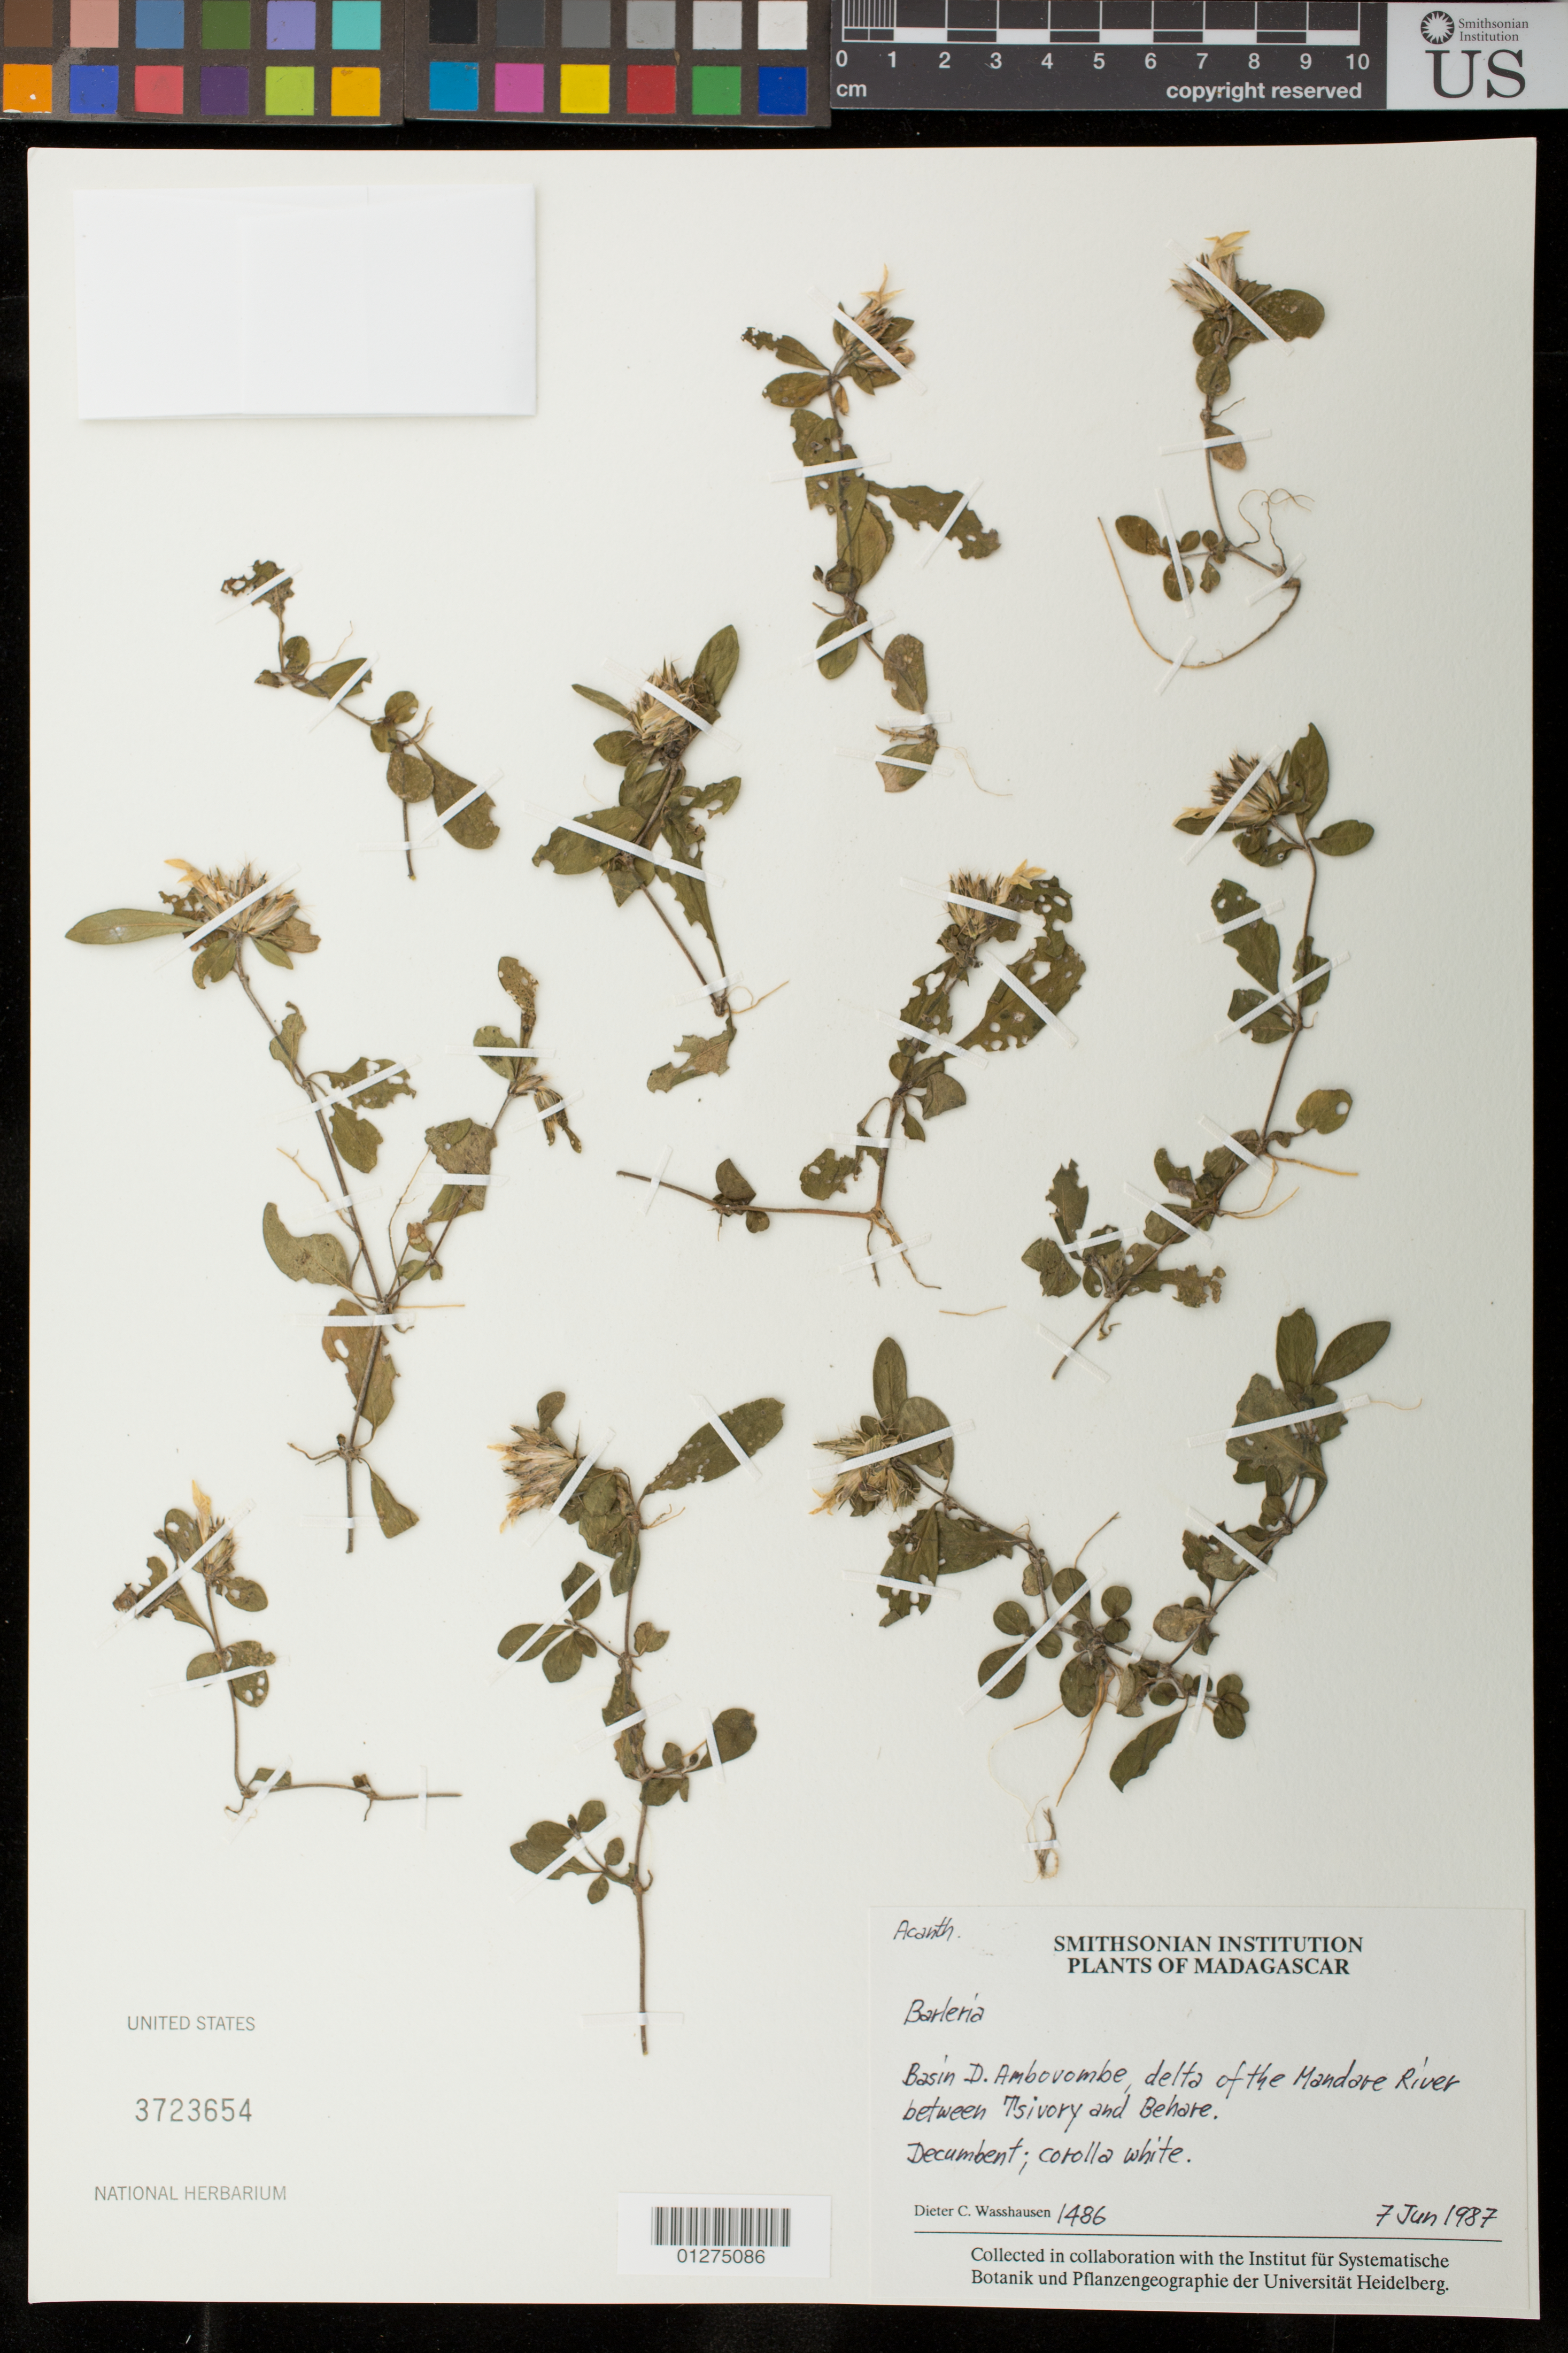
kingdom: Plantae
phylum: Tracheophyta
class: Magnoliopsida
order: Lamiales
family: Acanthaceae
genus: Barleria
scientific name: Barleria sp.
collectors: D. C. Wasshausen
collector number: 1486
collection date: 1987-06-07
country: Madagascar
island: Madagascar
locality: Basin D. Ambovombe, delta of the Mandare River between Tsivory and Behare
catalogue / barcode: US 3723654